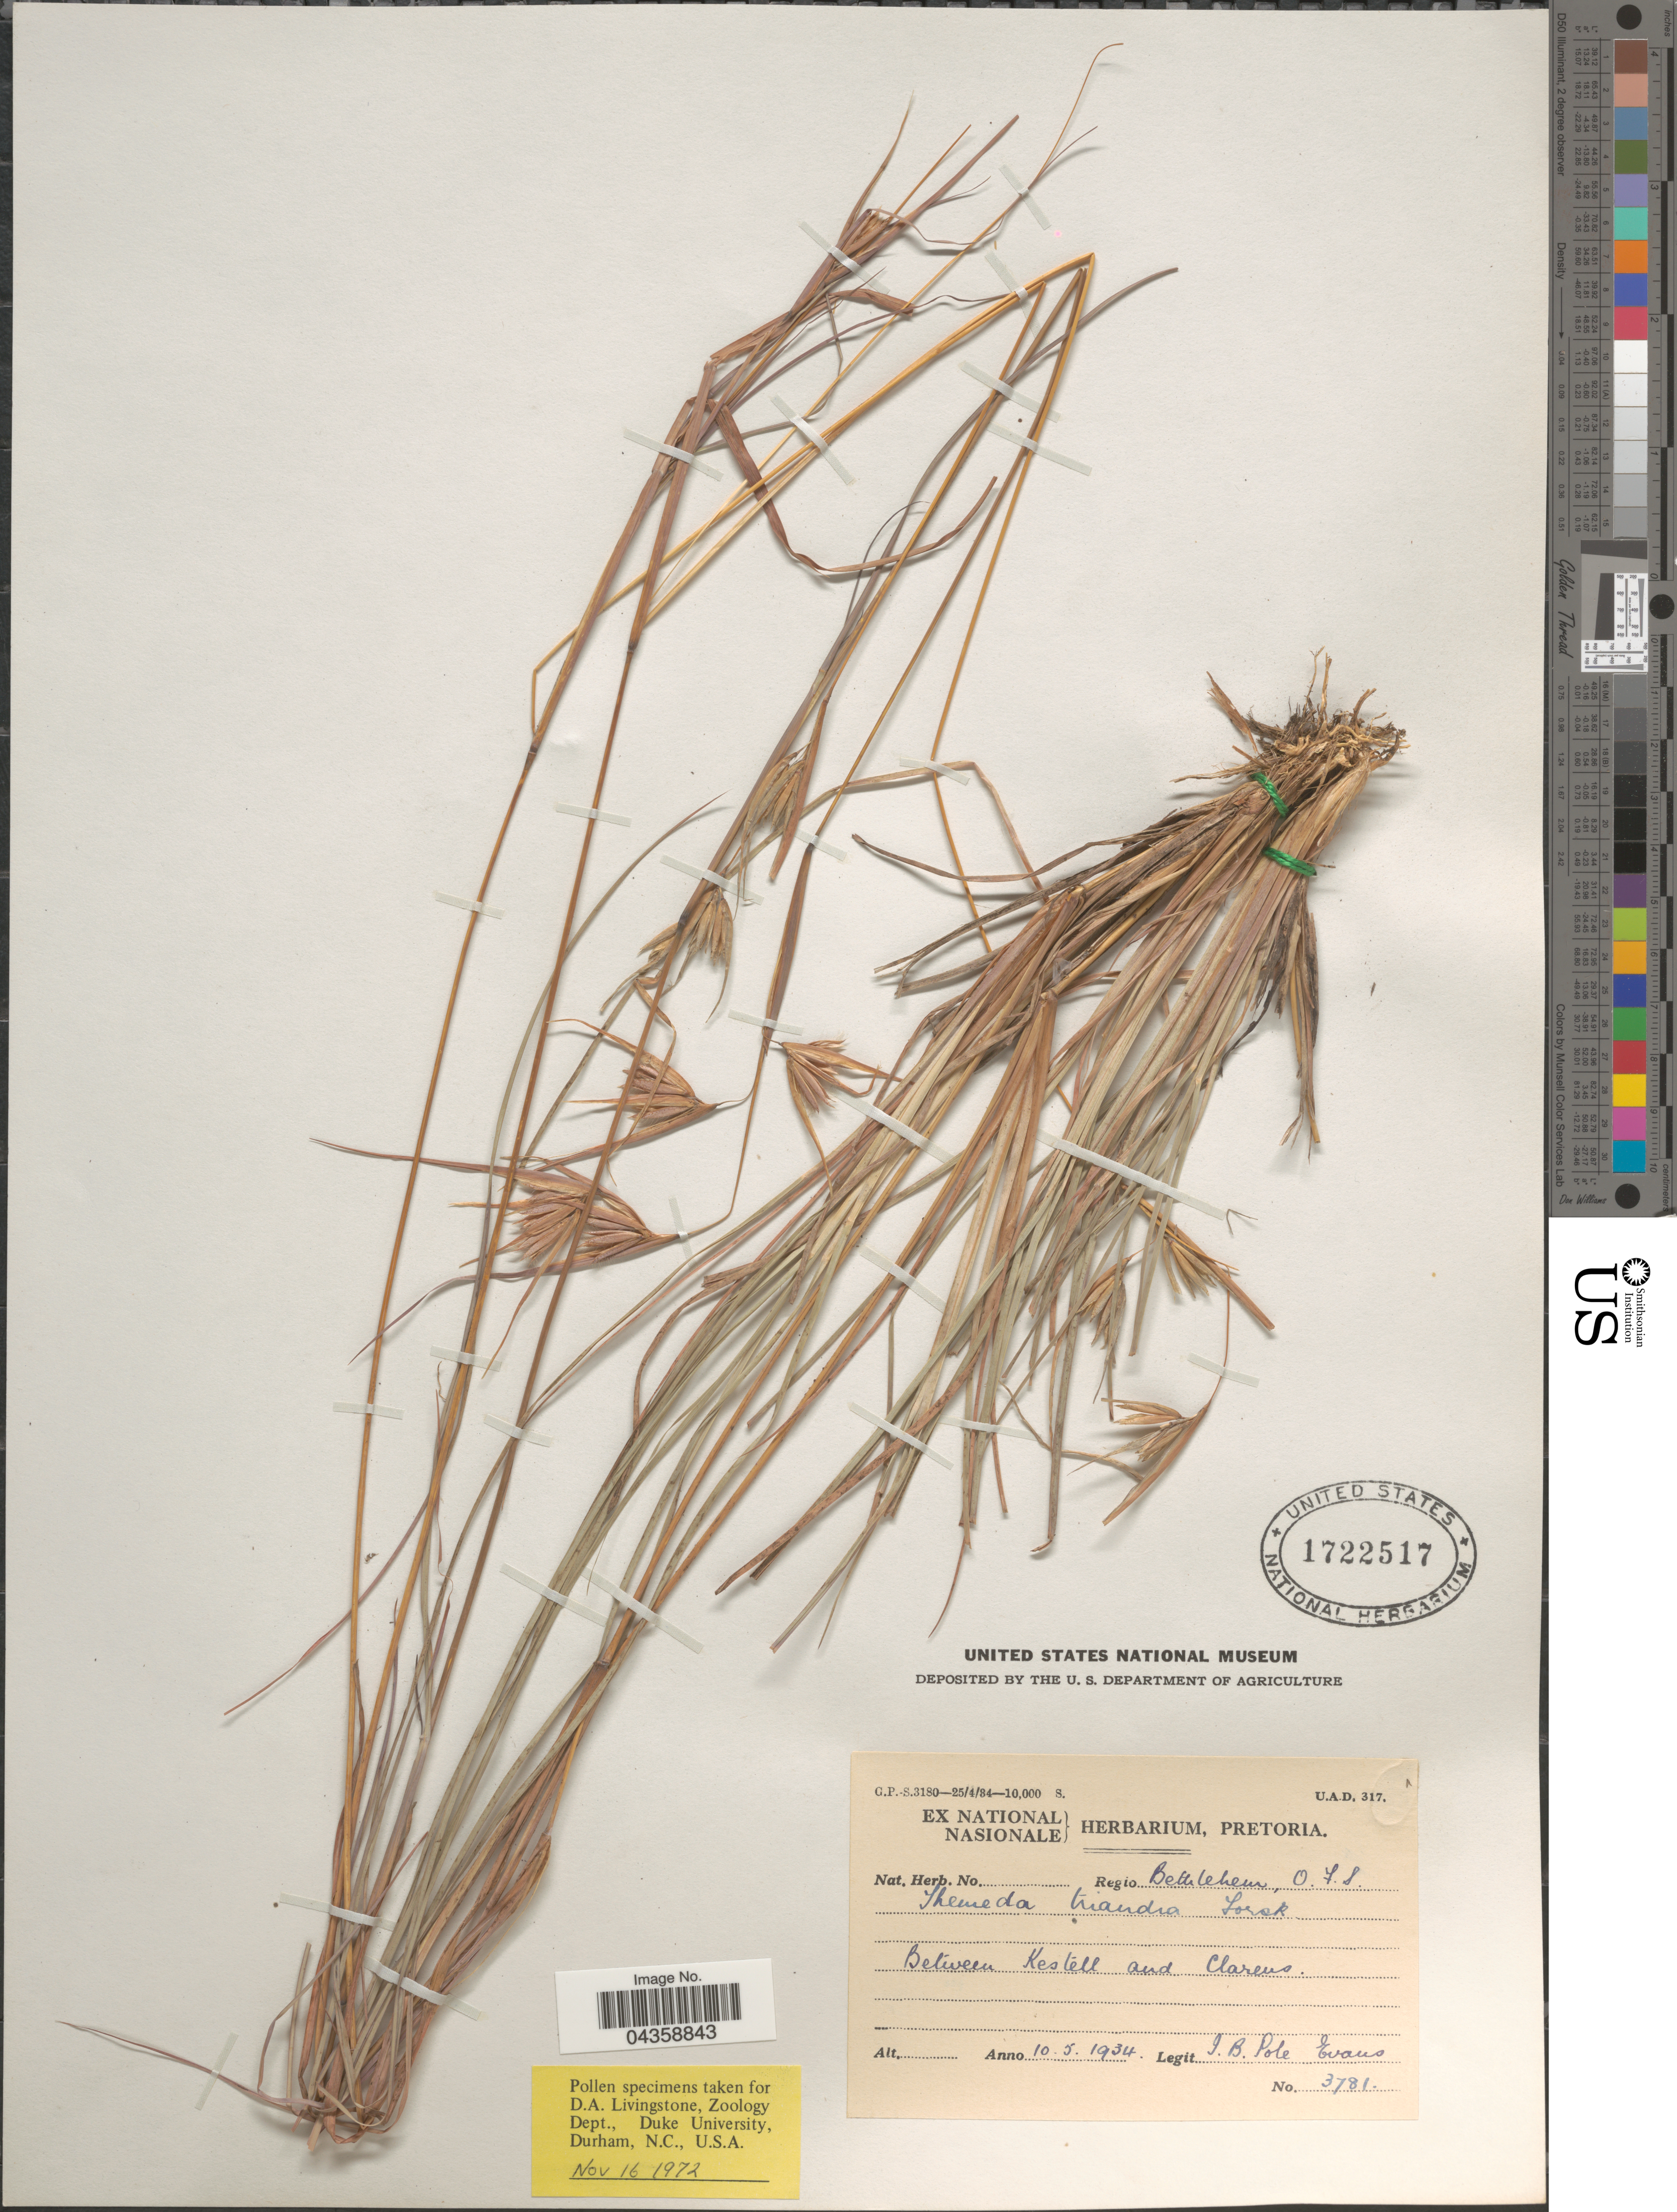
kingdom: Plantae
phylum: Tracheophyta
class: Liliopsida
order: Poales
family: Poaceae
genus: Themeda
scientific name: Themeda triandra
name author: Forssk.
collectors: I. B. Pole-Evans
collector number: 3781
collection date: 1934-05-10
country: South Africa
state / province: Free State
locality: Regio Bethlehem, O. F. S. Between Kestell and Clarens.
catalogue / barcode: US 1722517